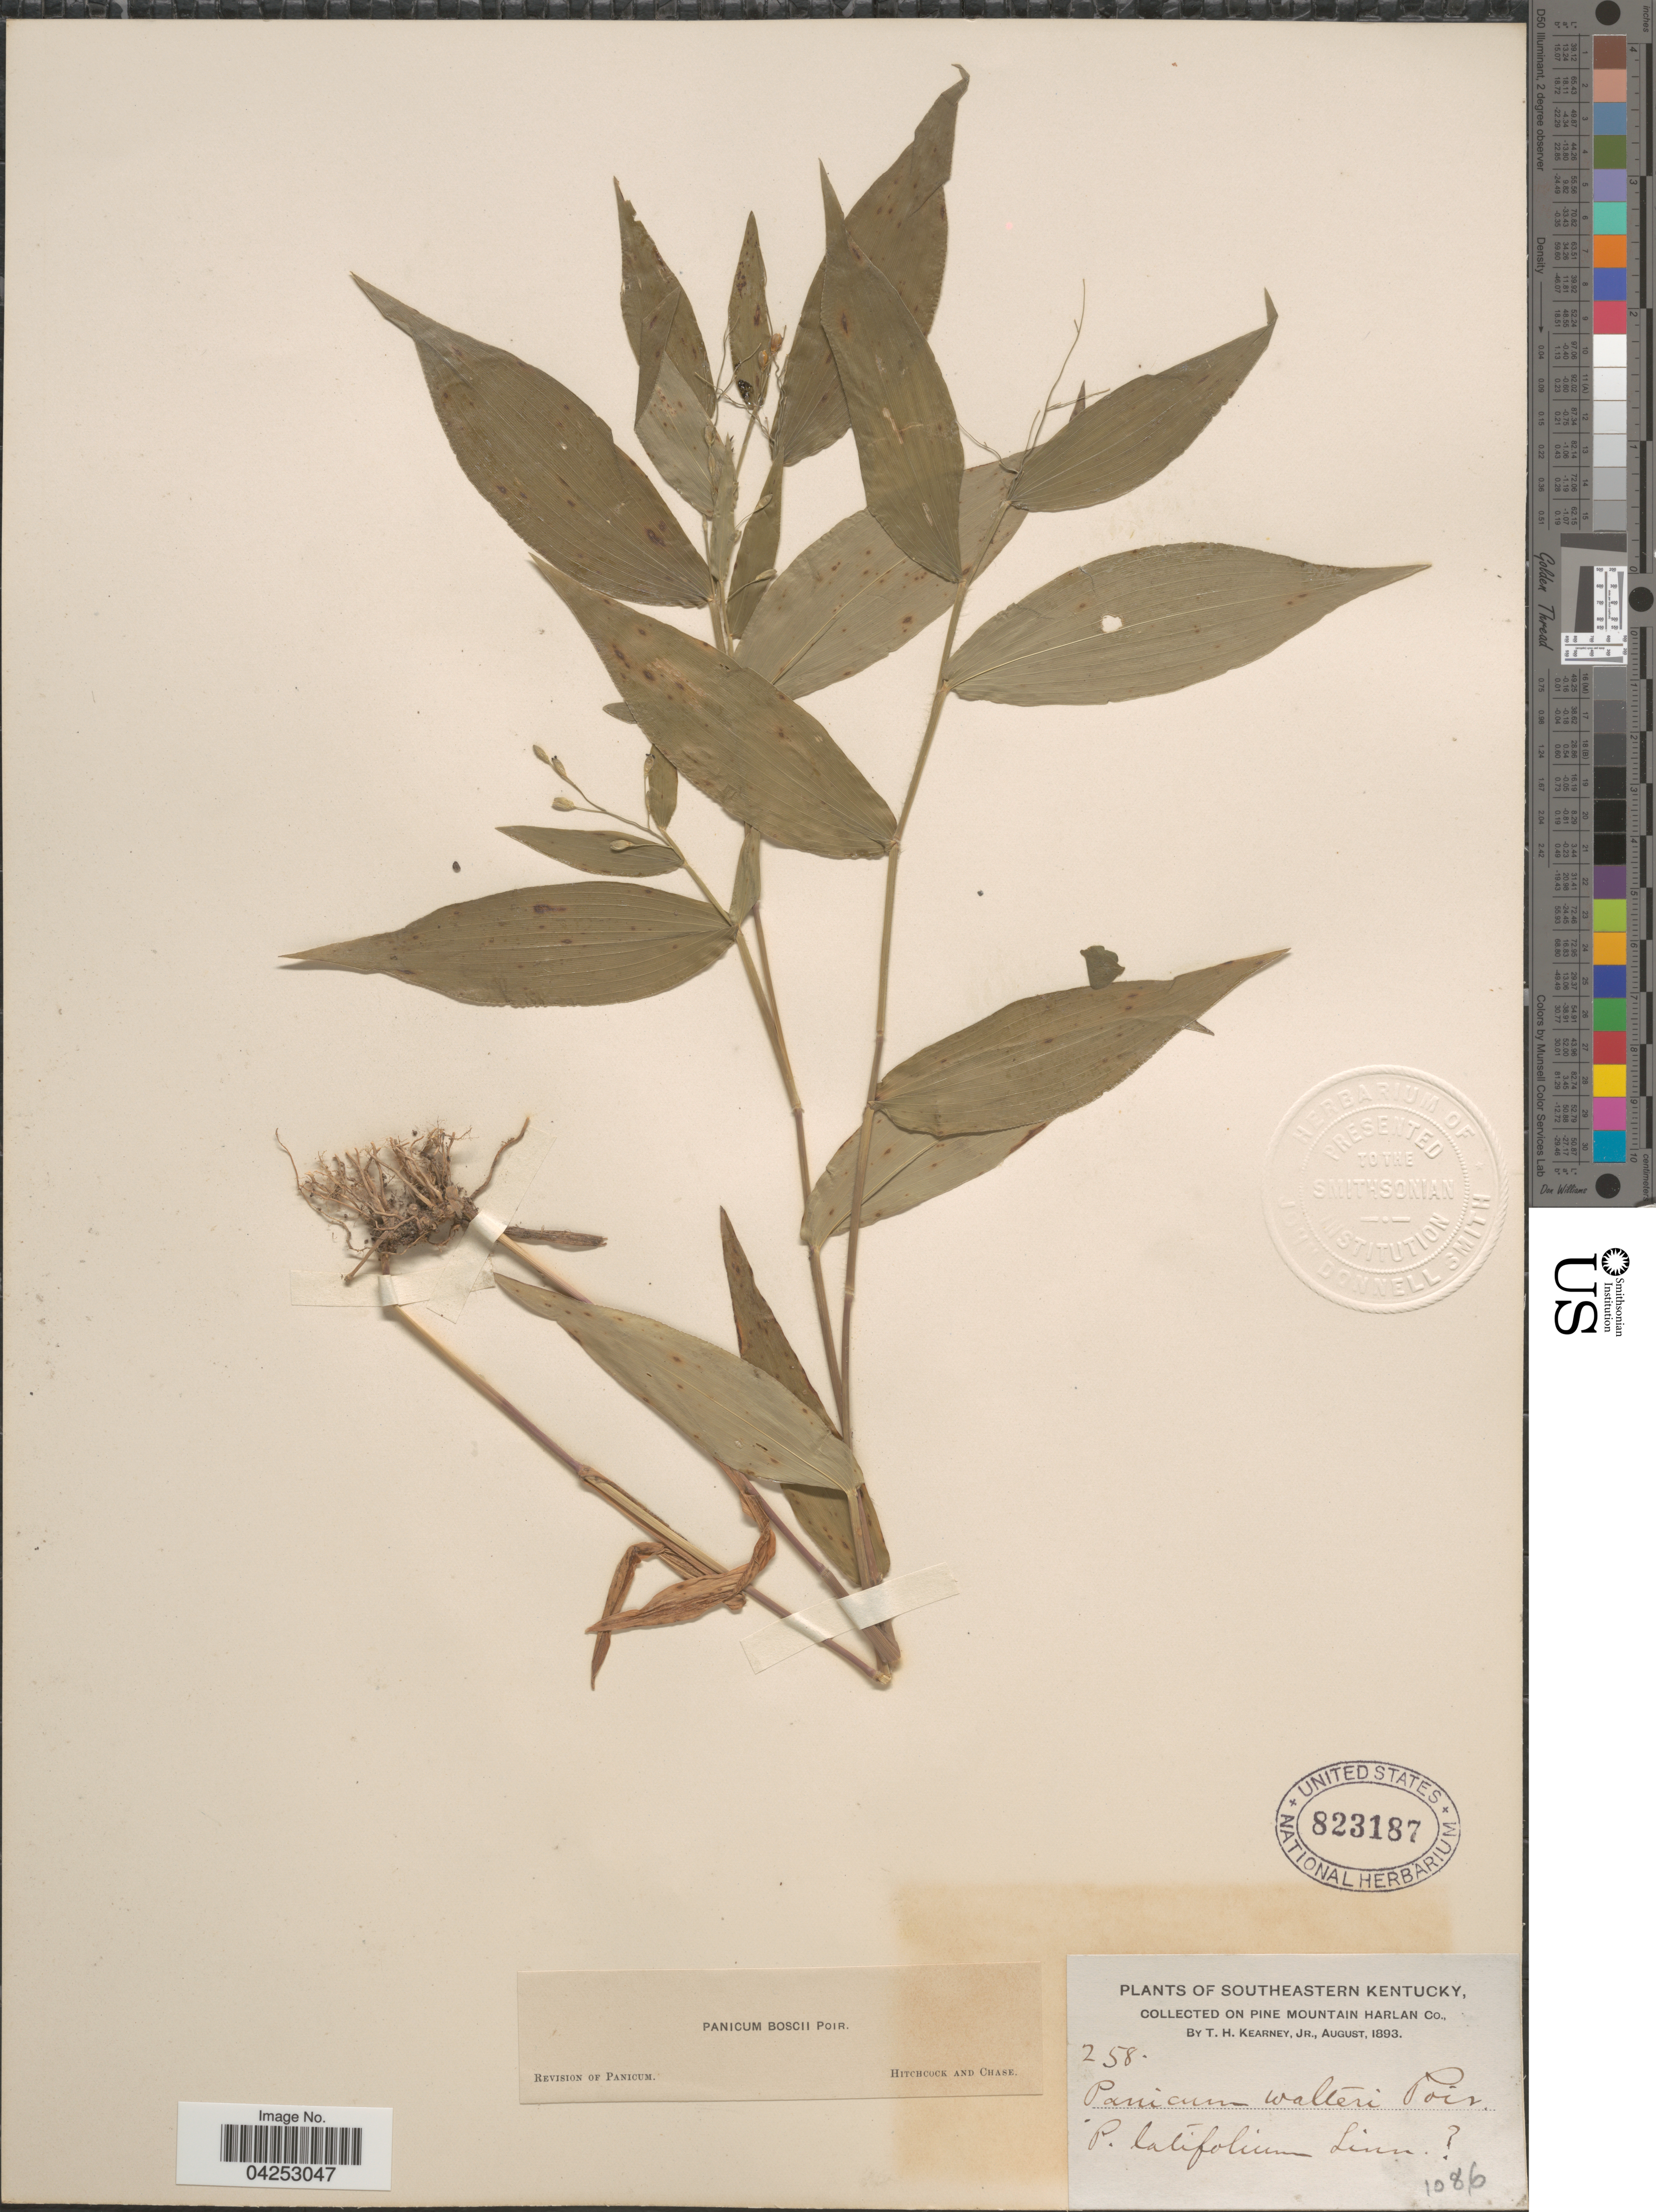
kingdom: Plantae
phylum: Tracheophyta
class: Liliopsida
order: Poales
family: Poaceae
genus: Dichanthelium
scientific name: Dichanthelium boscii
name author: (Poir.) Gould & C.A. Clark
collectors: T. H. Kearney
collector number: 258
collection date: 1893-08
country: United States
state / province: Kentucky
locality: Southeastern Kentucky. On Pine Mountain Harlan Co.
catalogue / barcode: US 823187